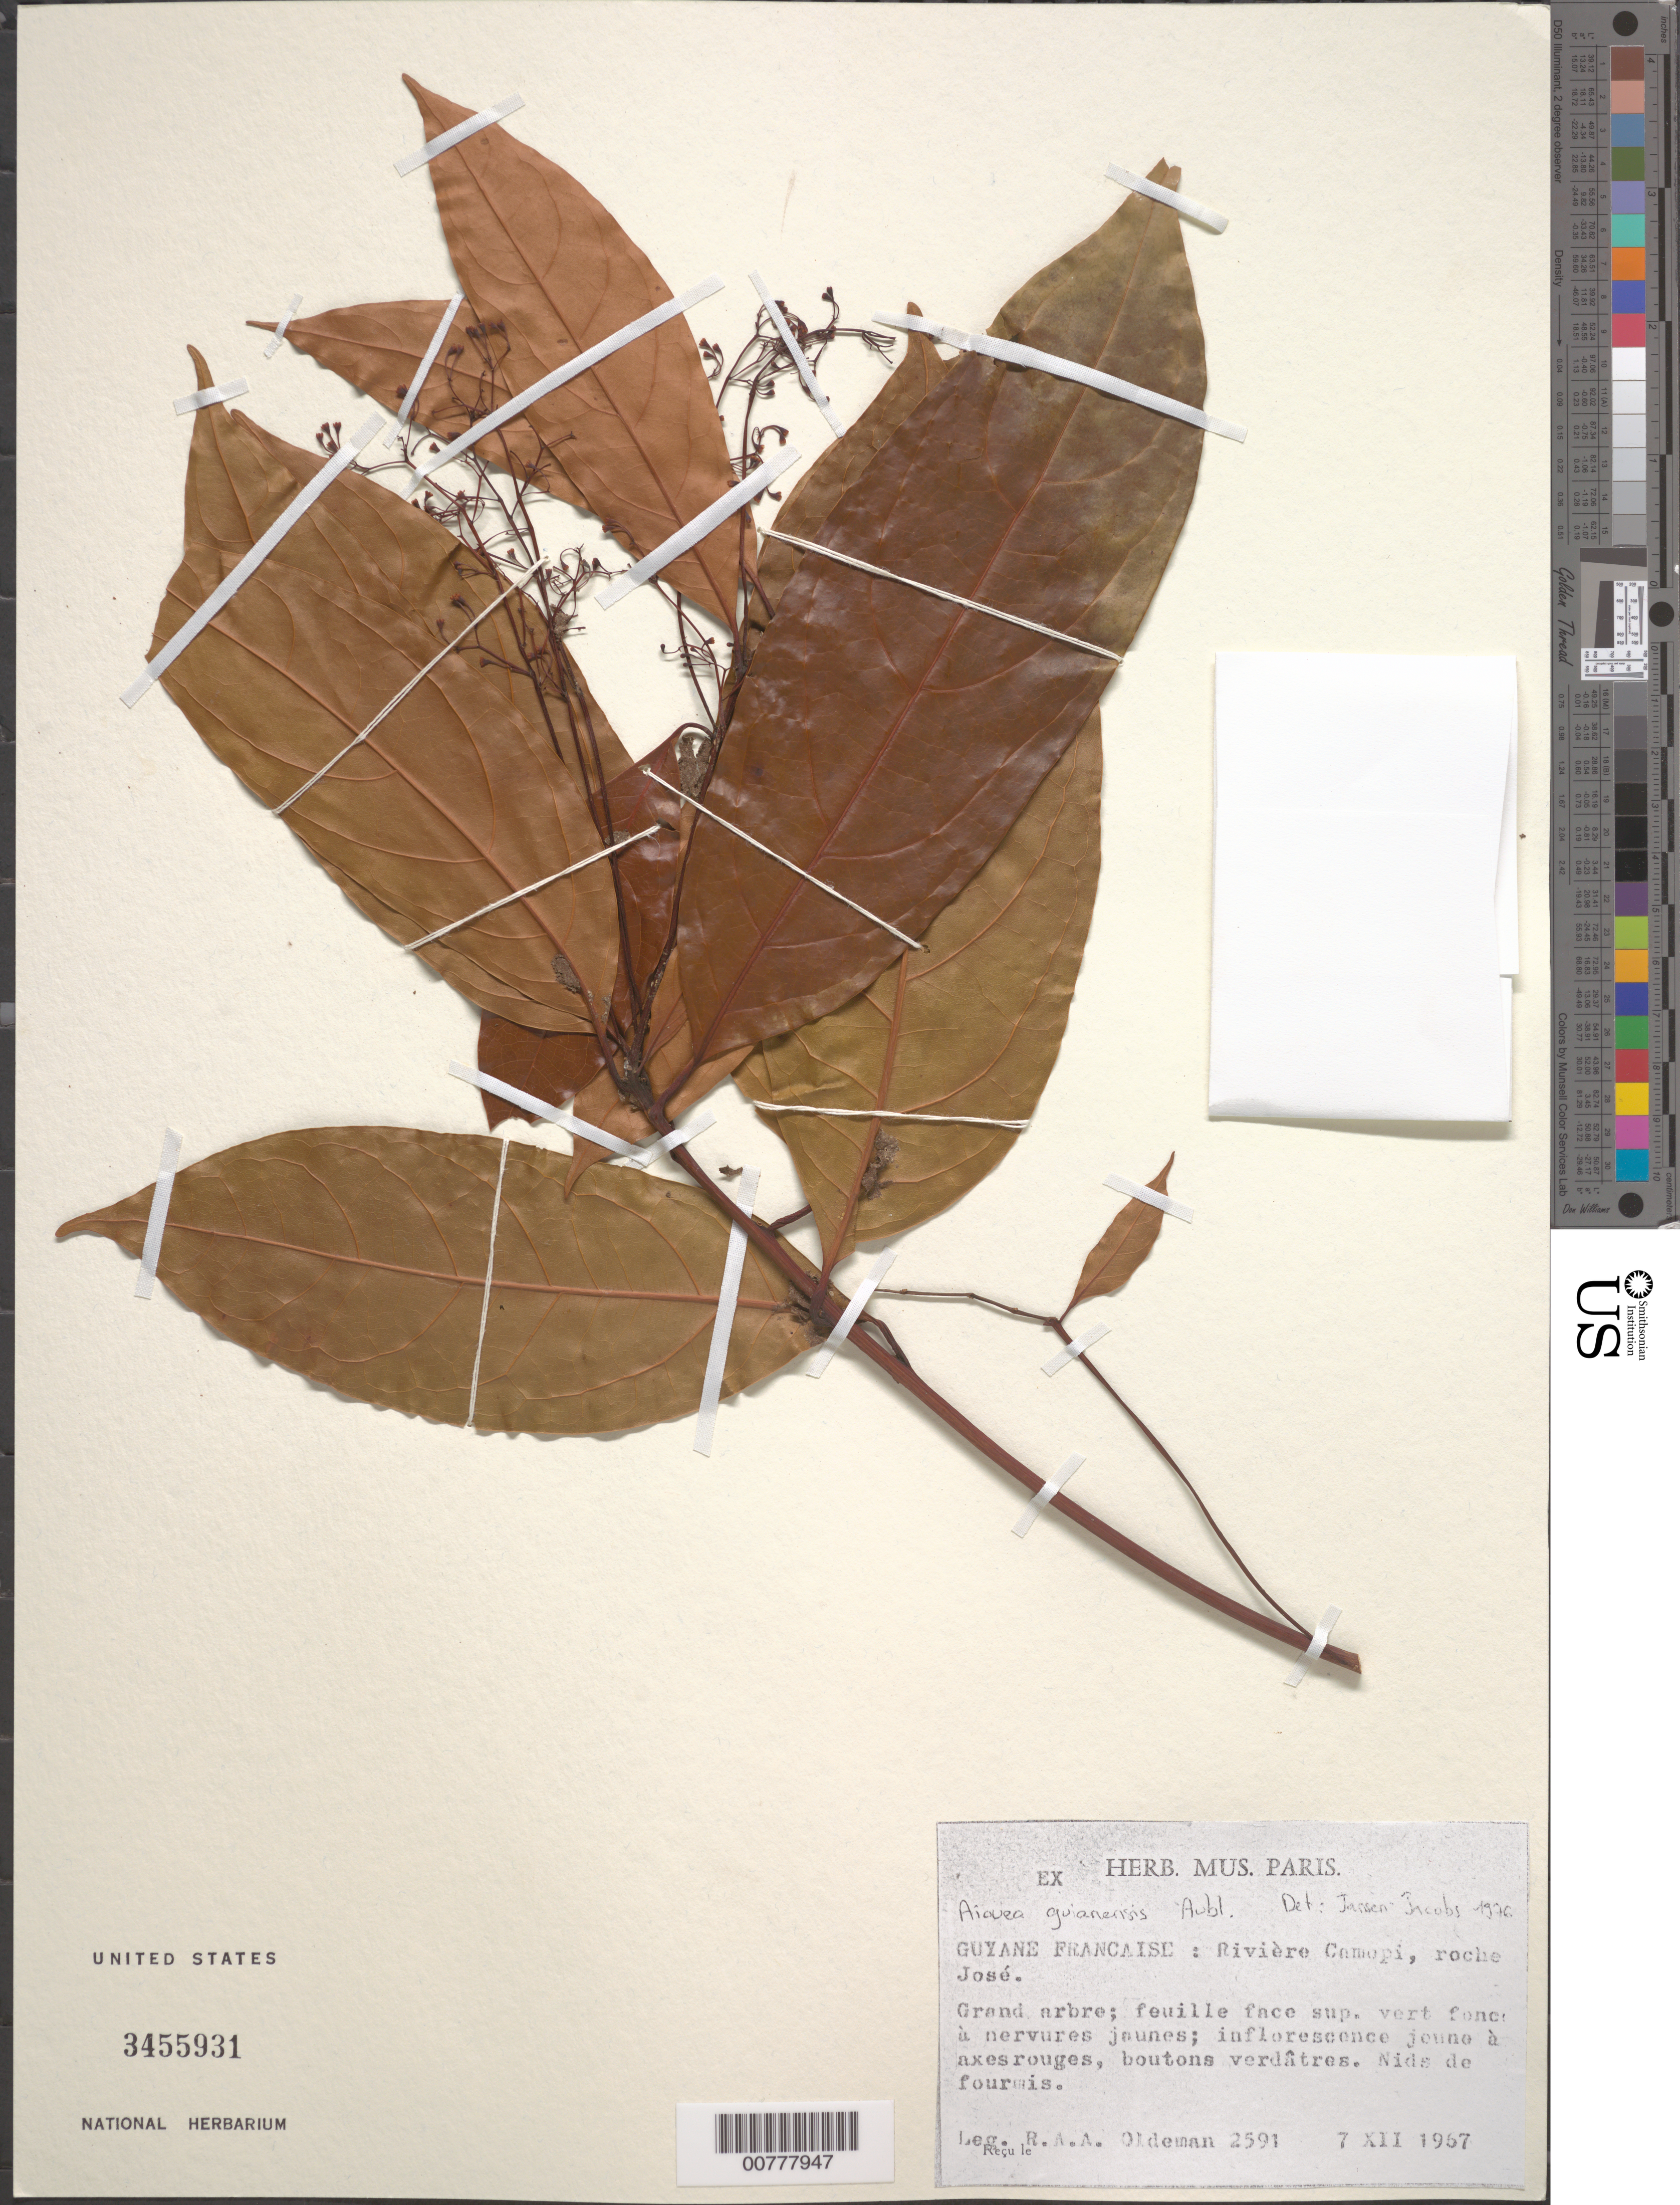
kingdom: Plantae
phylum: Tracheophyta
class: Magnoliopsida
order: Laurales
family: Lauraceae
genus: Aiouea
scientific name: Aiouea guianensis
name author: Aubl.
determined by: Jansen-Jacobs, M. J., (U), Nationaal Herbarium Nederland, Utrecht University branch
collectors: R. Oldeman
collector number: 2591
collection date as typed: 7-Dec-67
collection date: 1967-12-07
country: French Guiana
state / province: Inini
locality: Rivière Camopi, Roche José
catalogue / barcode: US 3455931